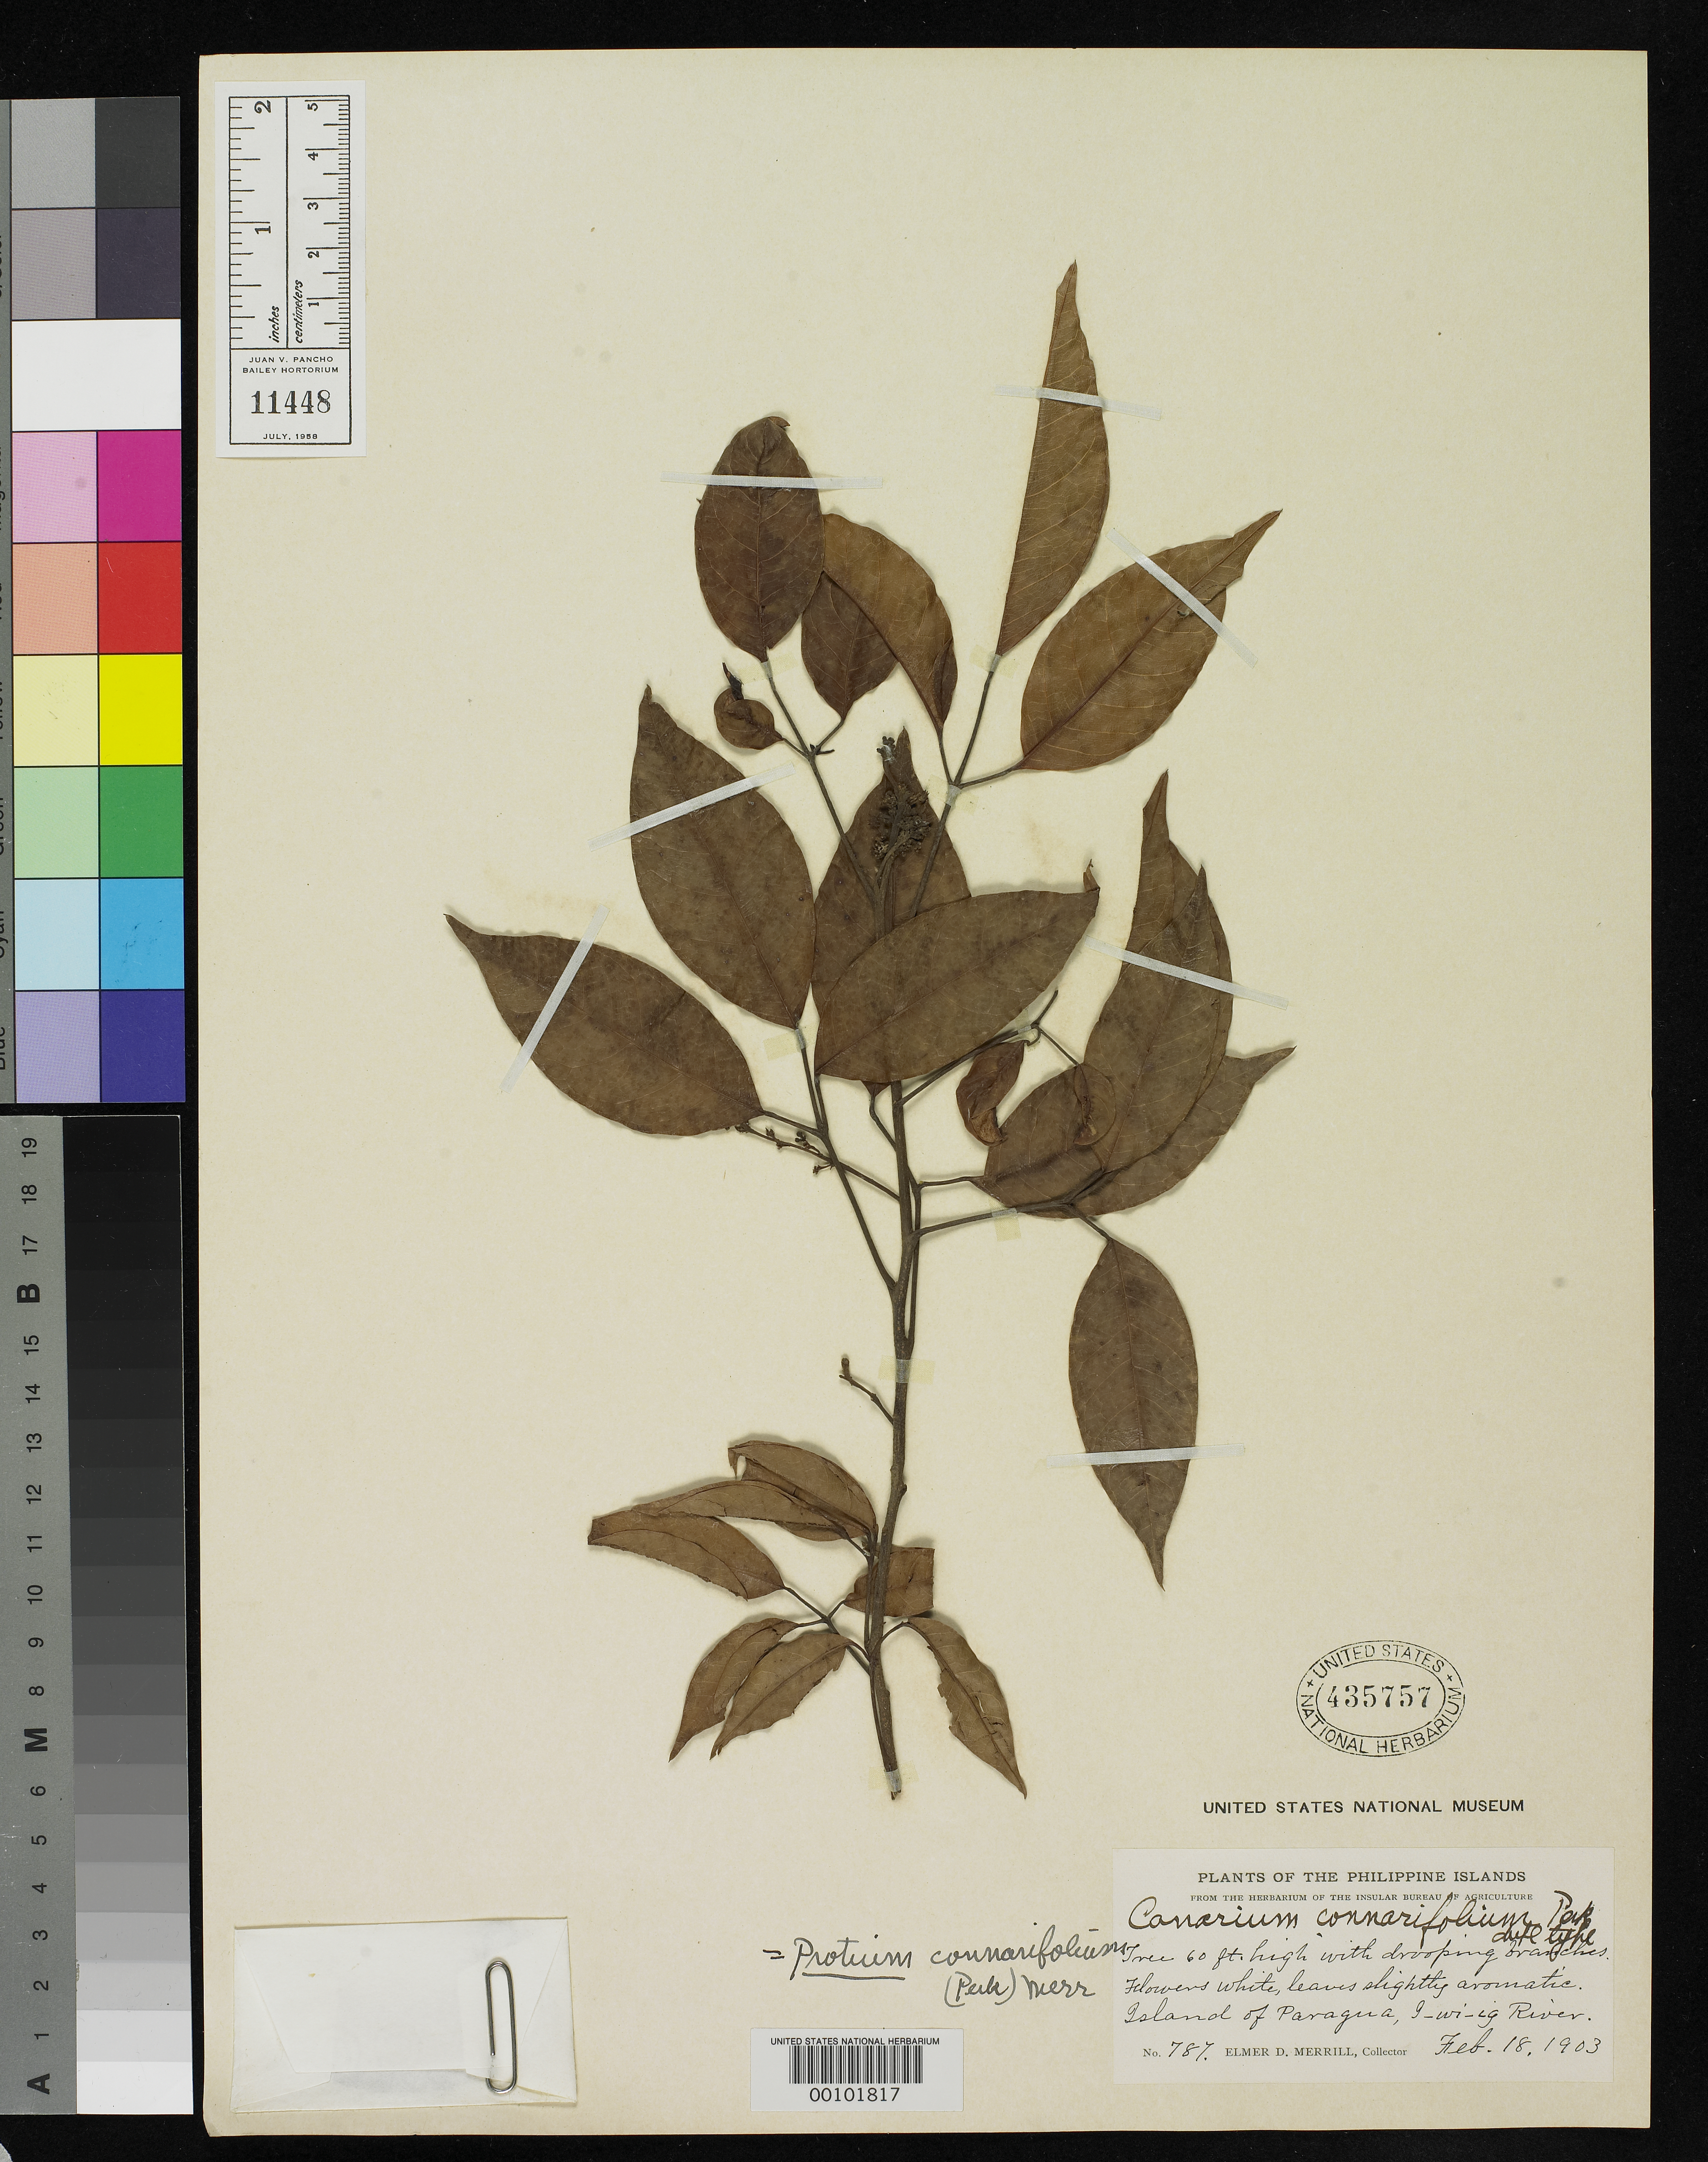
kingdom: Plantae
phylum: Tracheophyta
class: Magnoliopsida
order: Sapindales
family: Burseraceae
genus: Canarium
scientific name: Canarium connarifolium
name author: Perkins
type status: Isotype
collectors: E. D. Merrill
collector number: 787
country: Philippines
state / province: Mimaropa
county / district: Palawan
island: Palawan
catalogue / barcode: US 435757